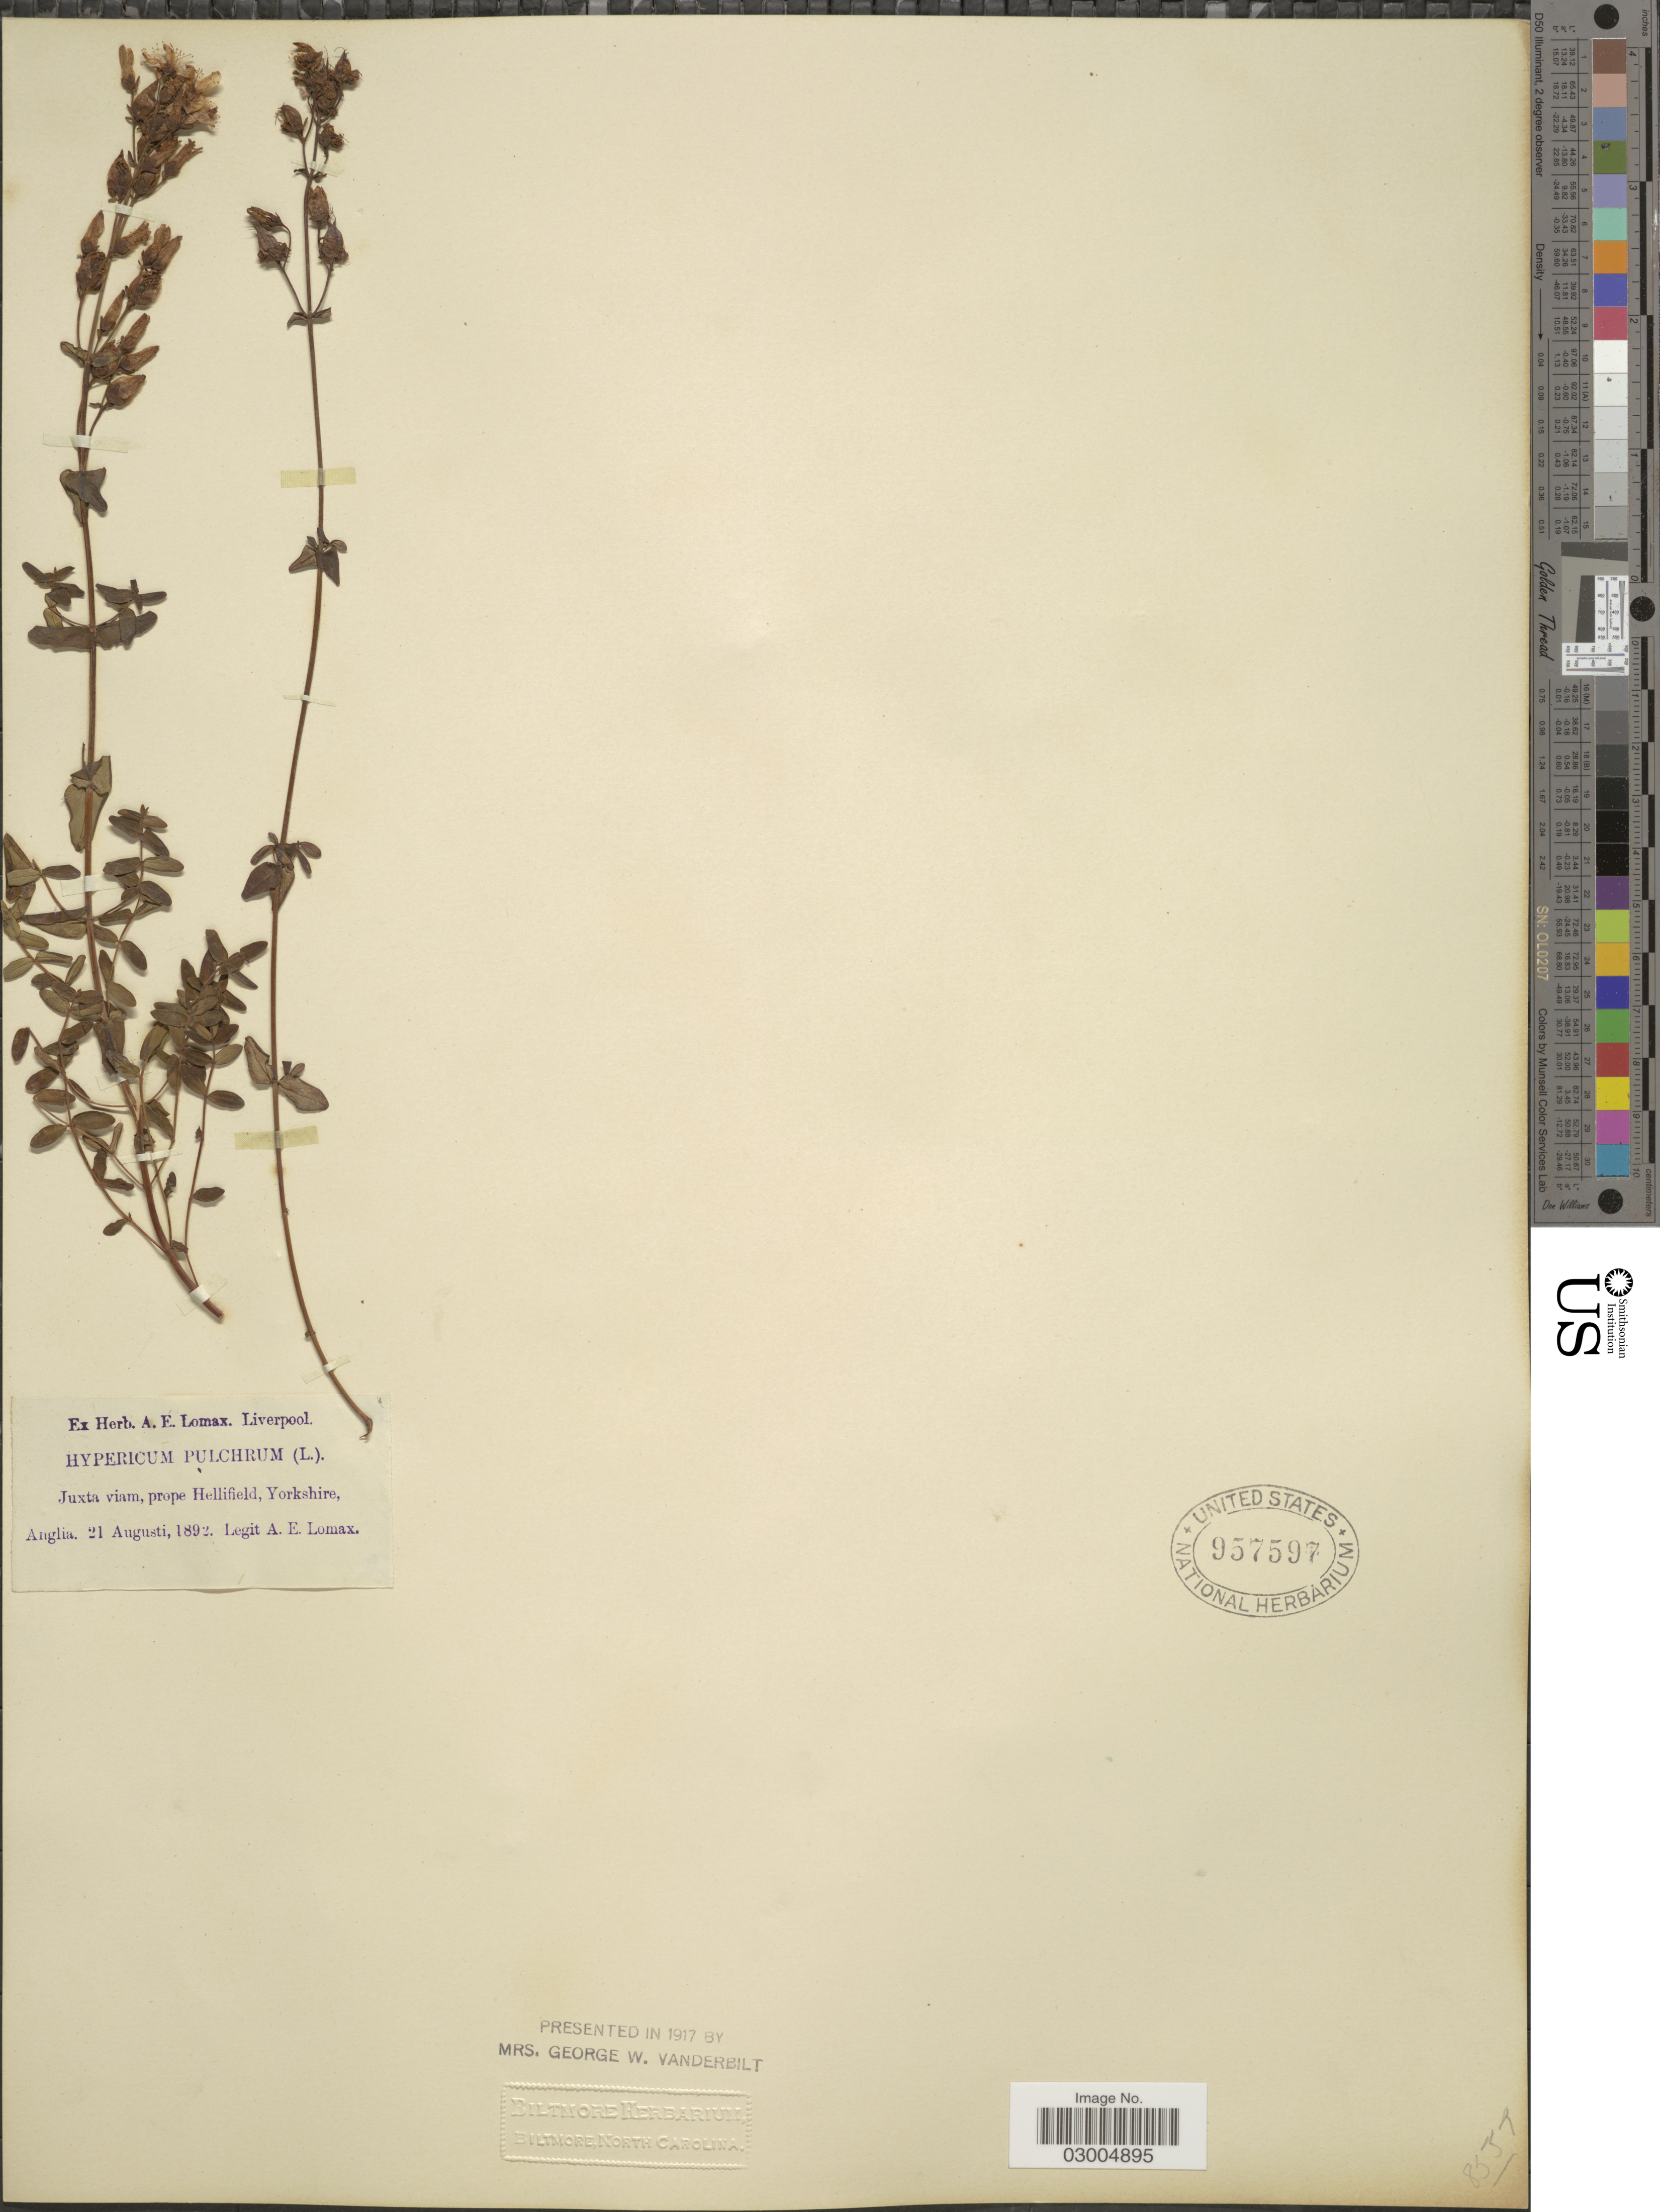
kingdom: Plantae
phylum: Tracheophyta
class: Magnoliopsida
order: Malpighiales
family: Hypericaceae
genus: Hypericum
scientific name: Hypericum pulchrum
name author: L.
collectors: A. Lomax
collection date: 1892-08-21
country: United Kingdom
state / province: England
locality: Juxta viam, prope Hellifield, Yorkshire, Anglia.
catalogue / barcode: US 957597